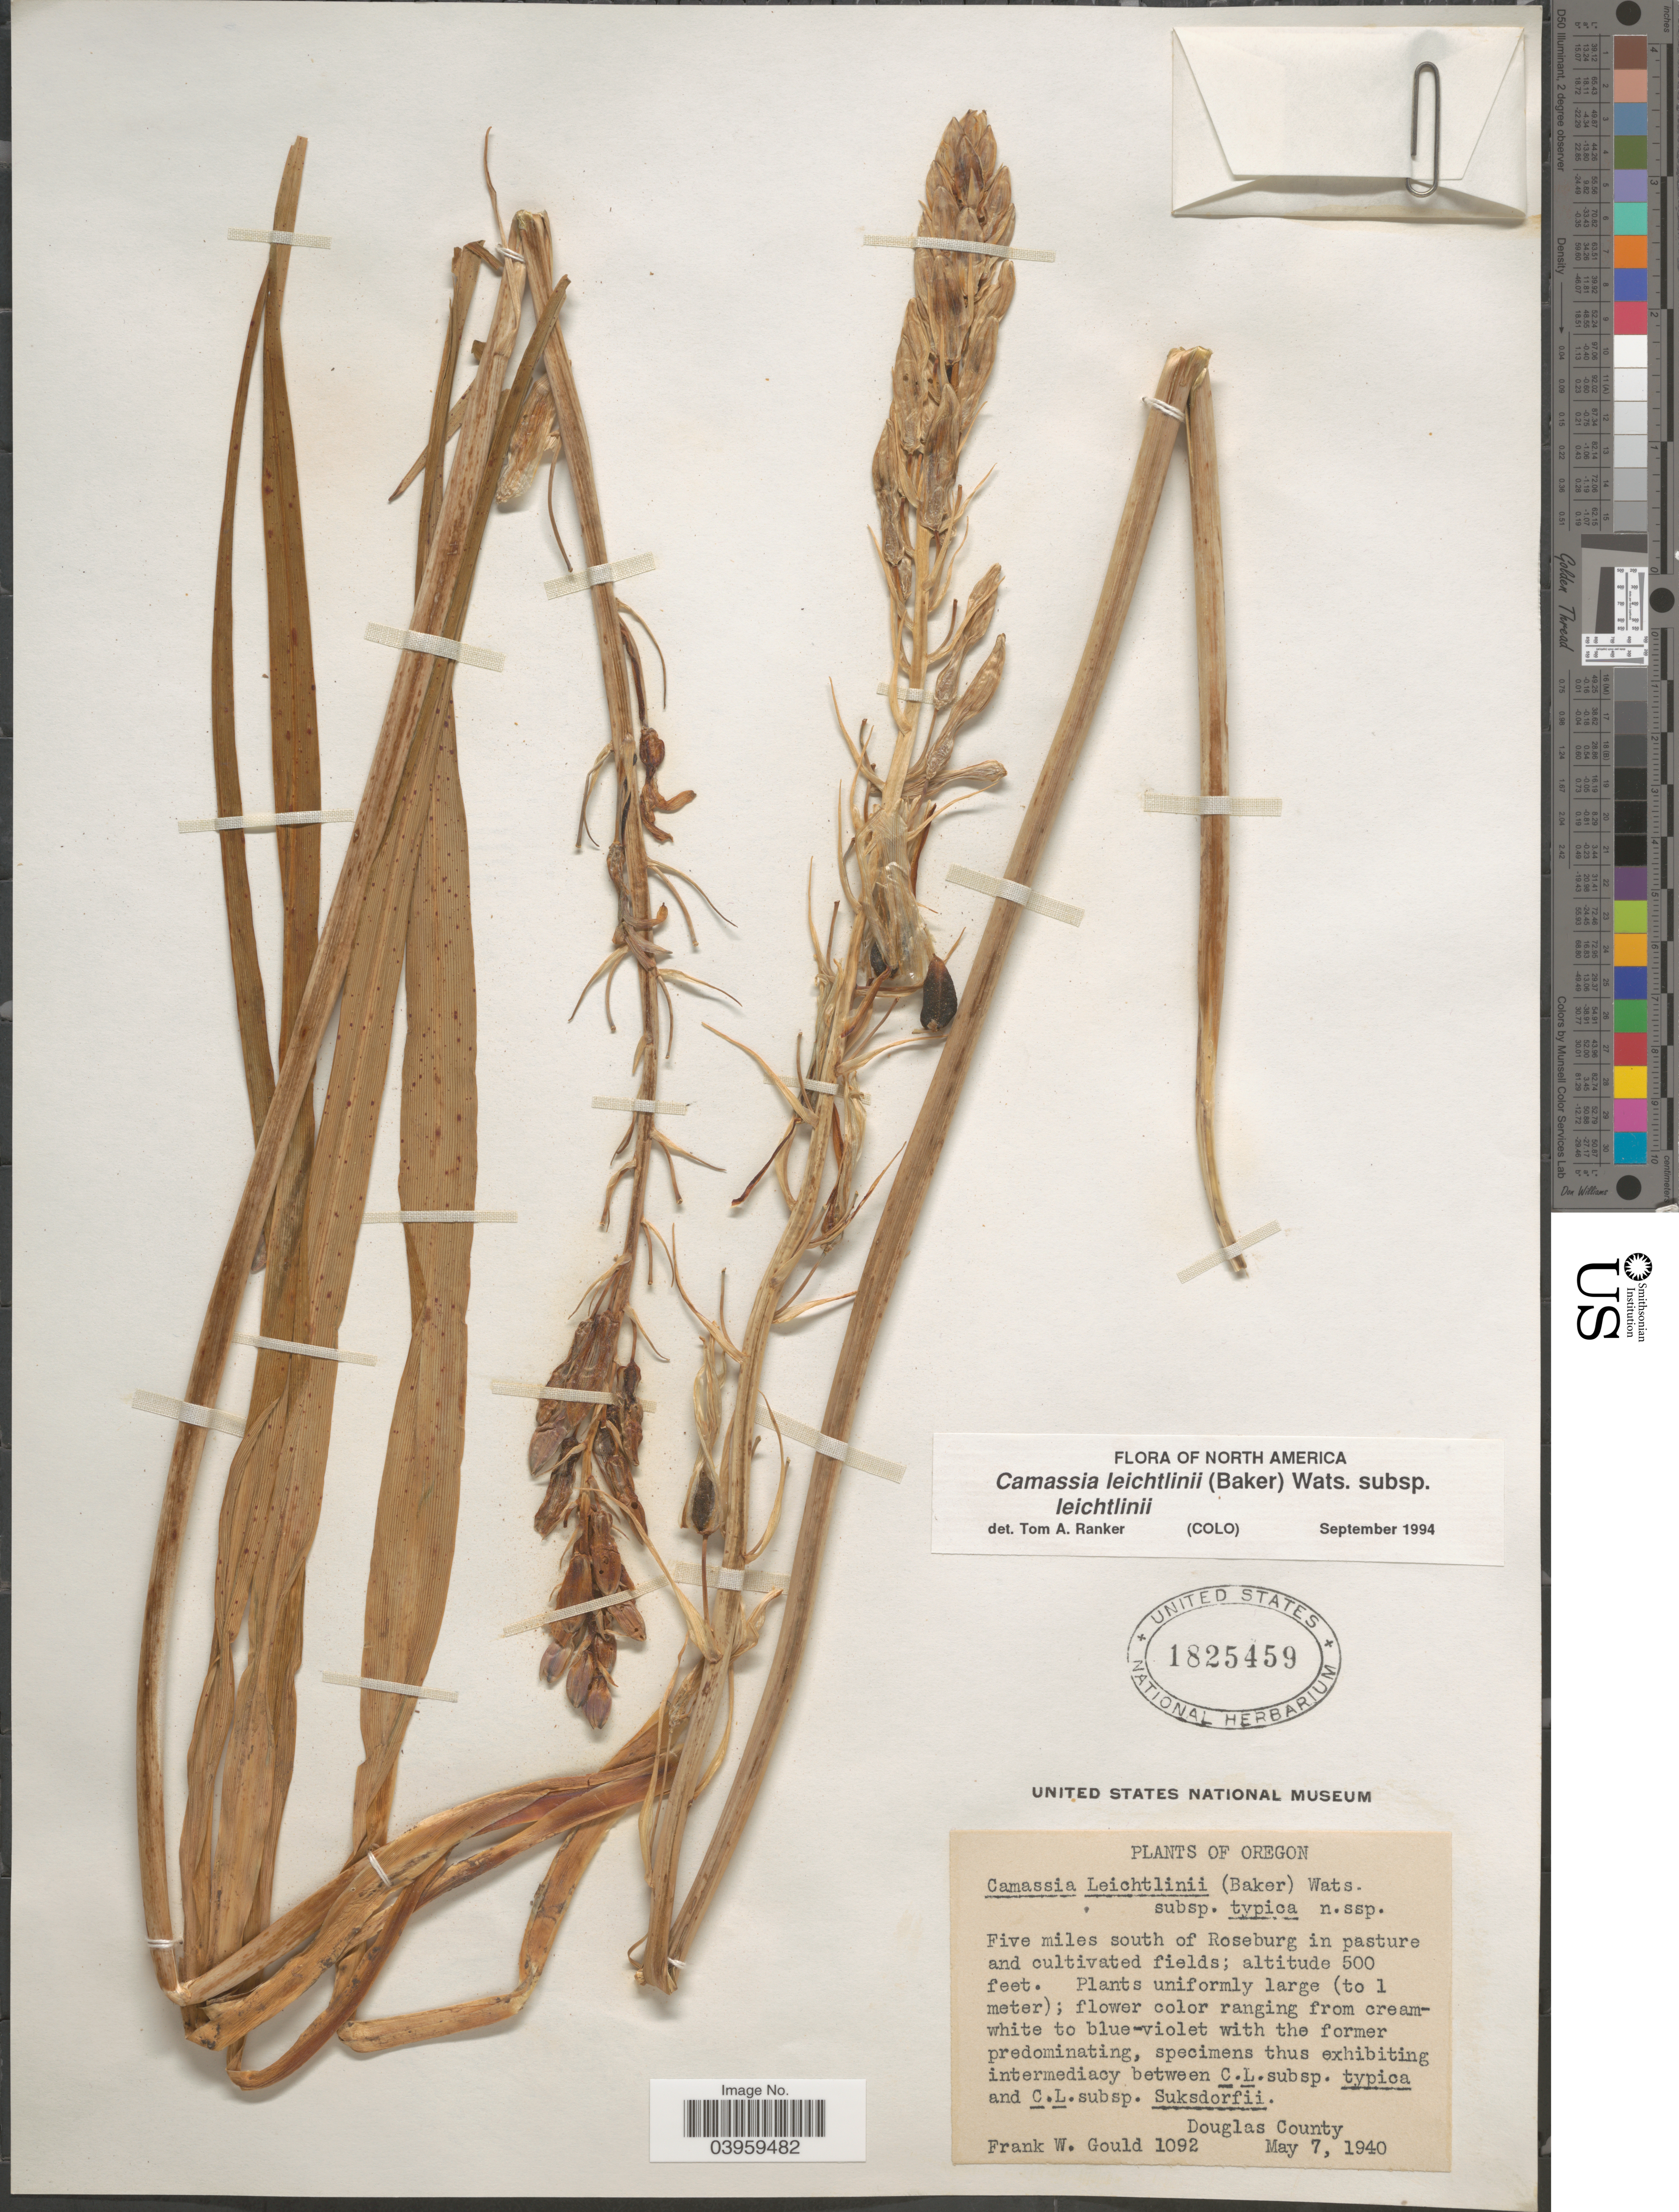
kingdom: Plantae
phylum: Tracheophyta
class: Liliopsida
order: Asparagales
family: Asparagaceae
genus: Camassia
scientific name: Camassia leichtlinii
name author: (Baker) S. Watson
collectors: F. W. Gould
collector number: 1092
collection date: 1940-05-07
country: United States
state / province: Oregon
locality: Five miles south of Roseburg in pasture and cultivated fields. Douglas County.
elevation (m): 152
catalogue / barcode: US 1825459